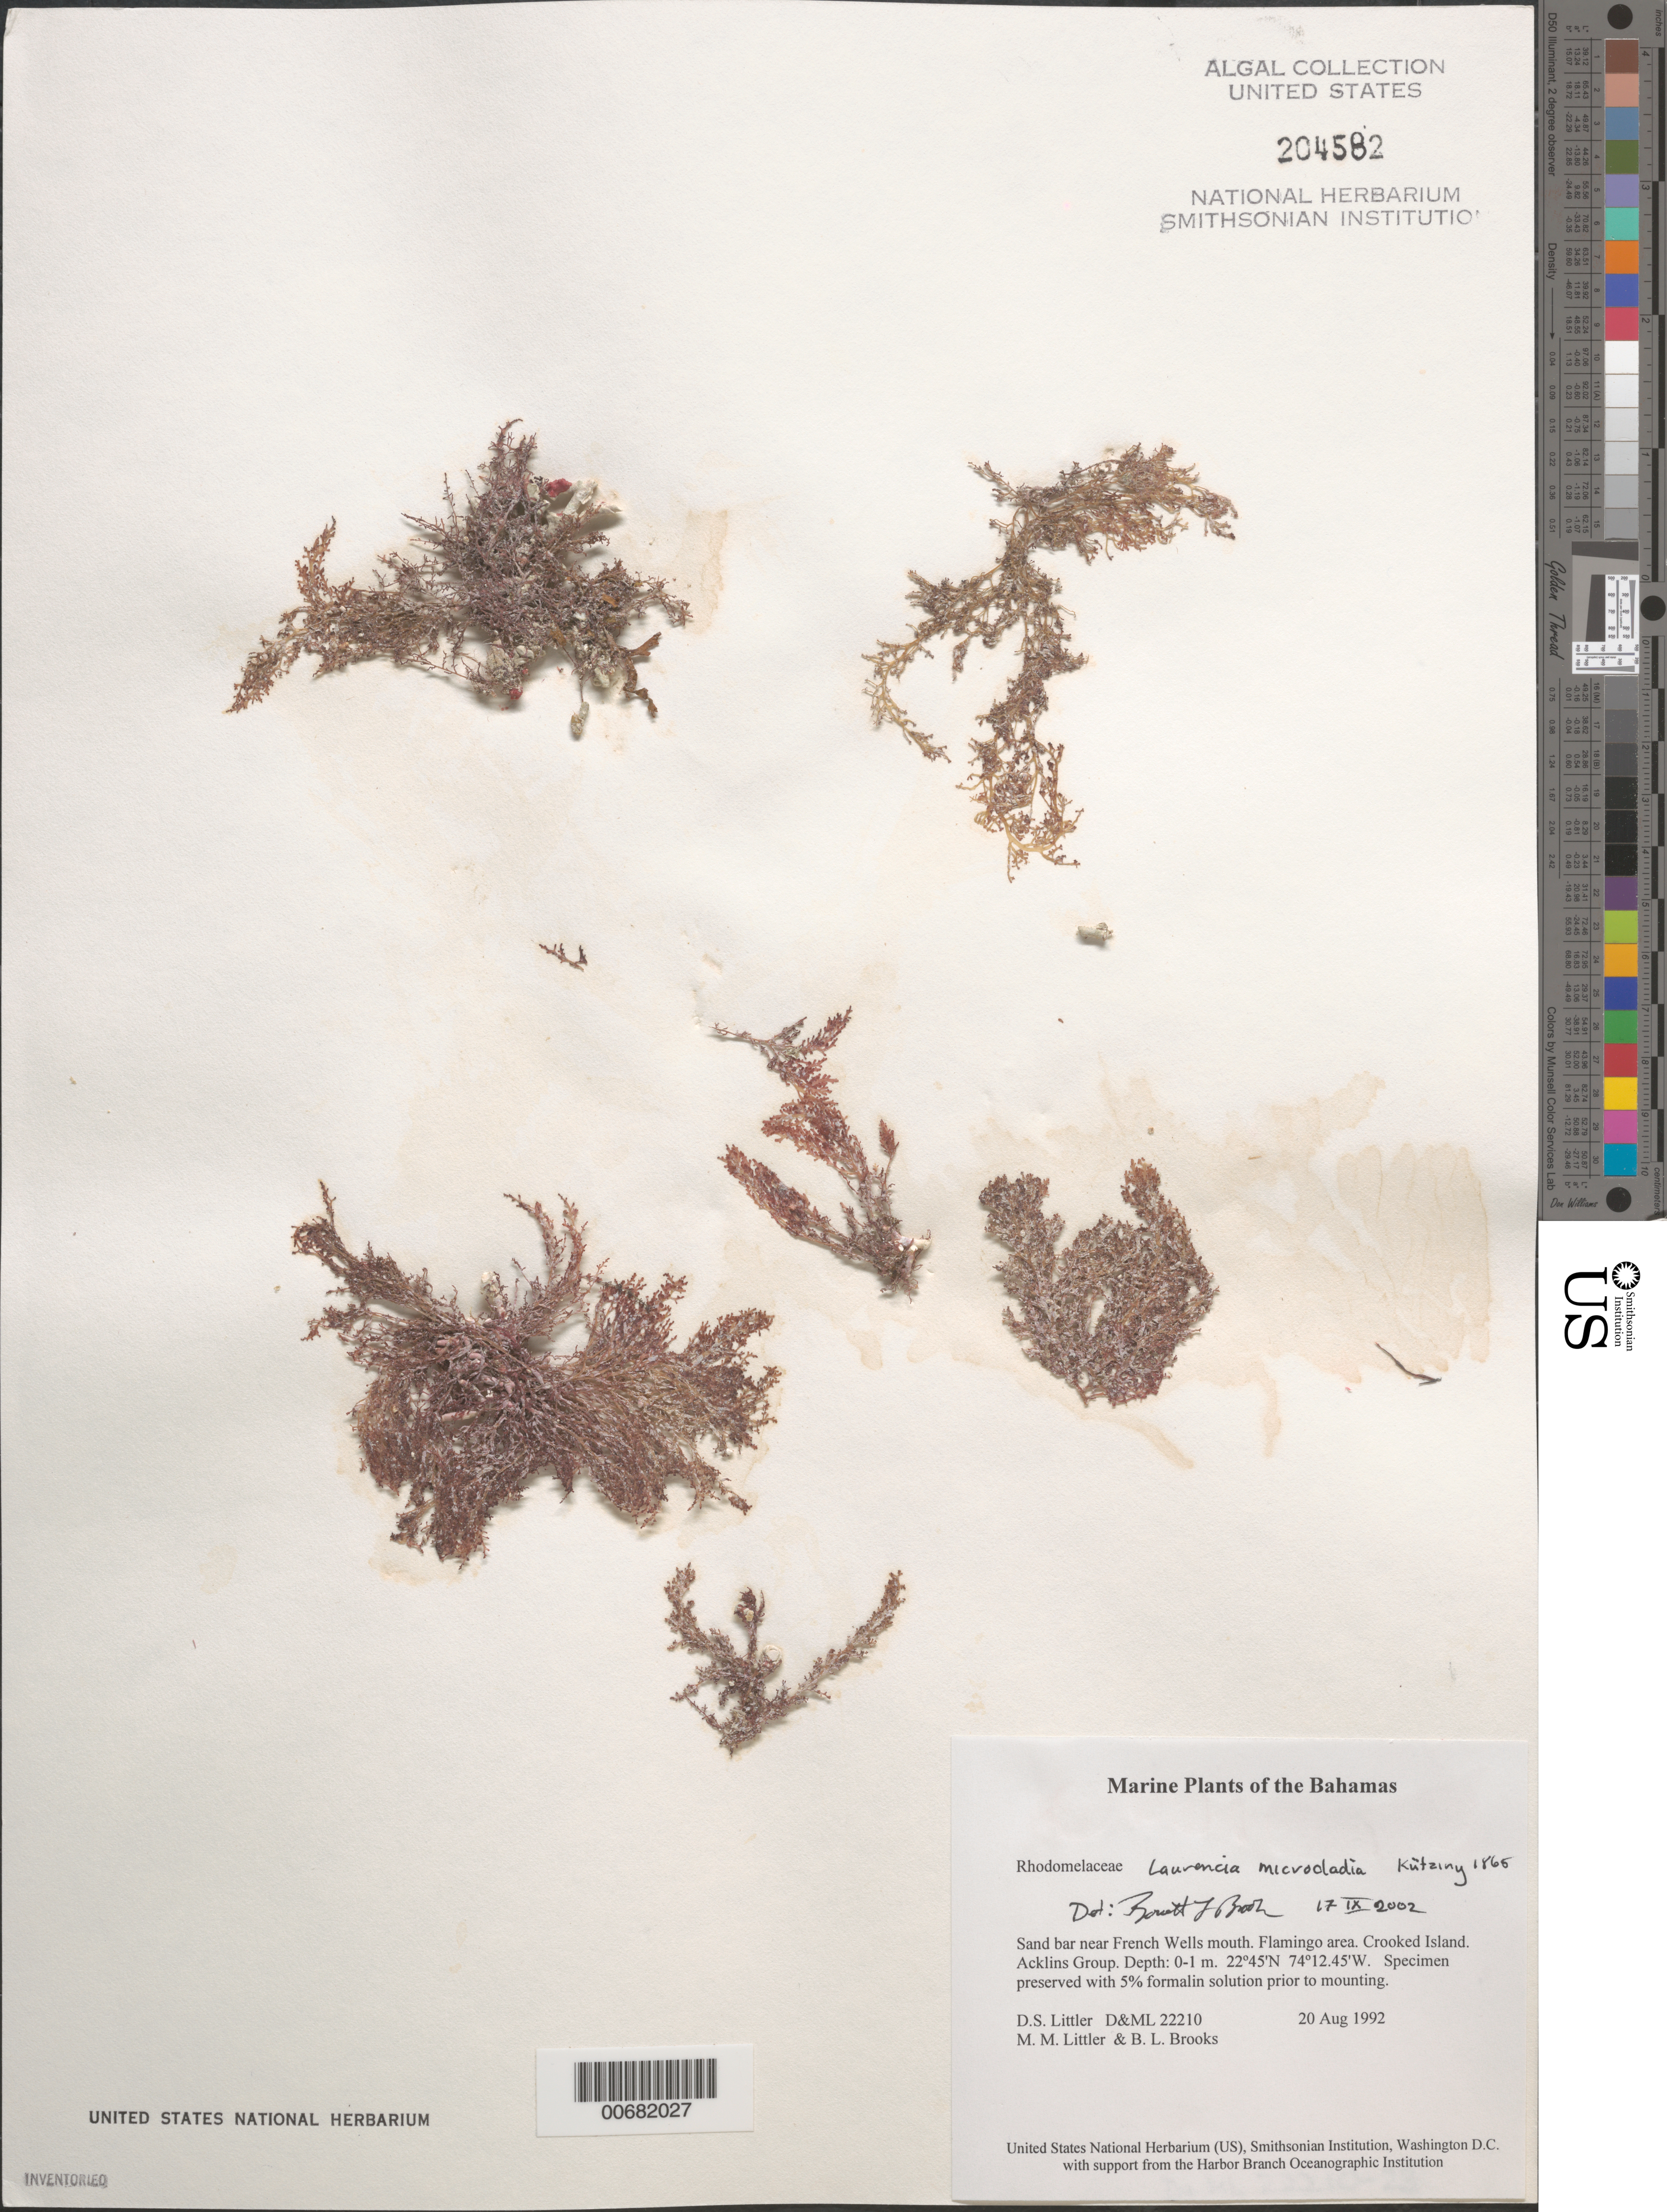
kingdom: Plantae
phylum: Rhodophyta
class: Florideophyceae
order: Ceramiales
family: Rhodomelaceae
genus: Laurencia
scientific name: Laurencia microcladia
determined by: Brooks, B. L., (BOT), Smithsonian Institution - National Museum of Natural History (UNITED STATES)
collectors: D. S. Littler, M. M. Littler & B. Brooks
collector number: D&ML 22210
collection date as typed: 20 Aug 1992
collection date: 1992-08-20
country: Bahamas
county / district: Crooked Island District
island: Crooked Island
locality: Sand bar near French Wells mouth, Flamingo area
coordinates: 22 45' N, 74 12.45' W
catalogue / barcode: US 204582